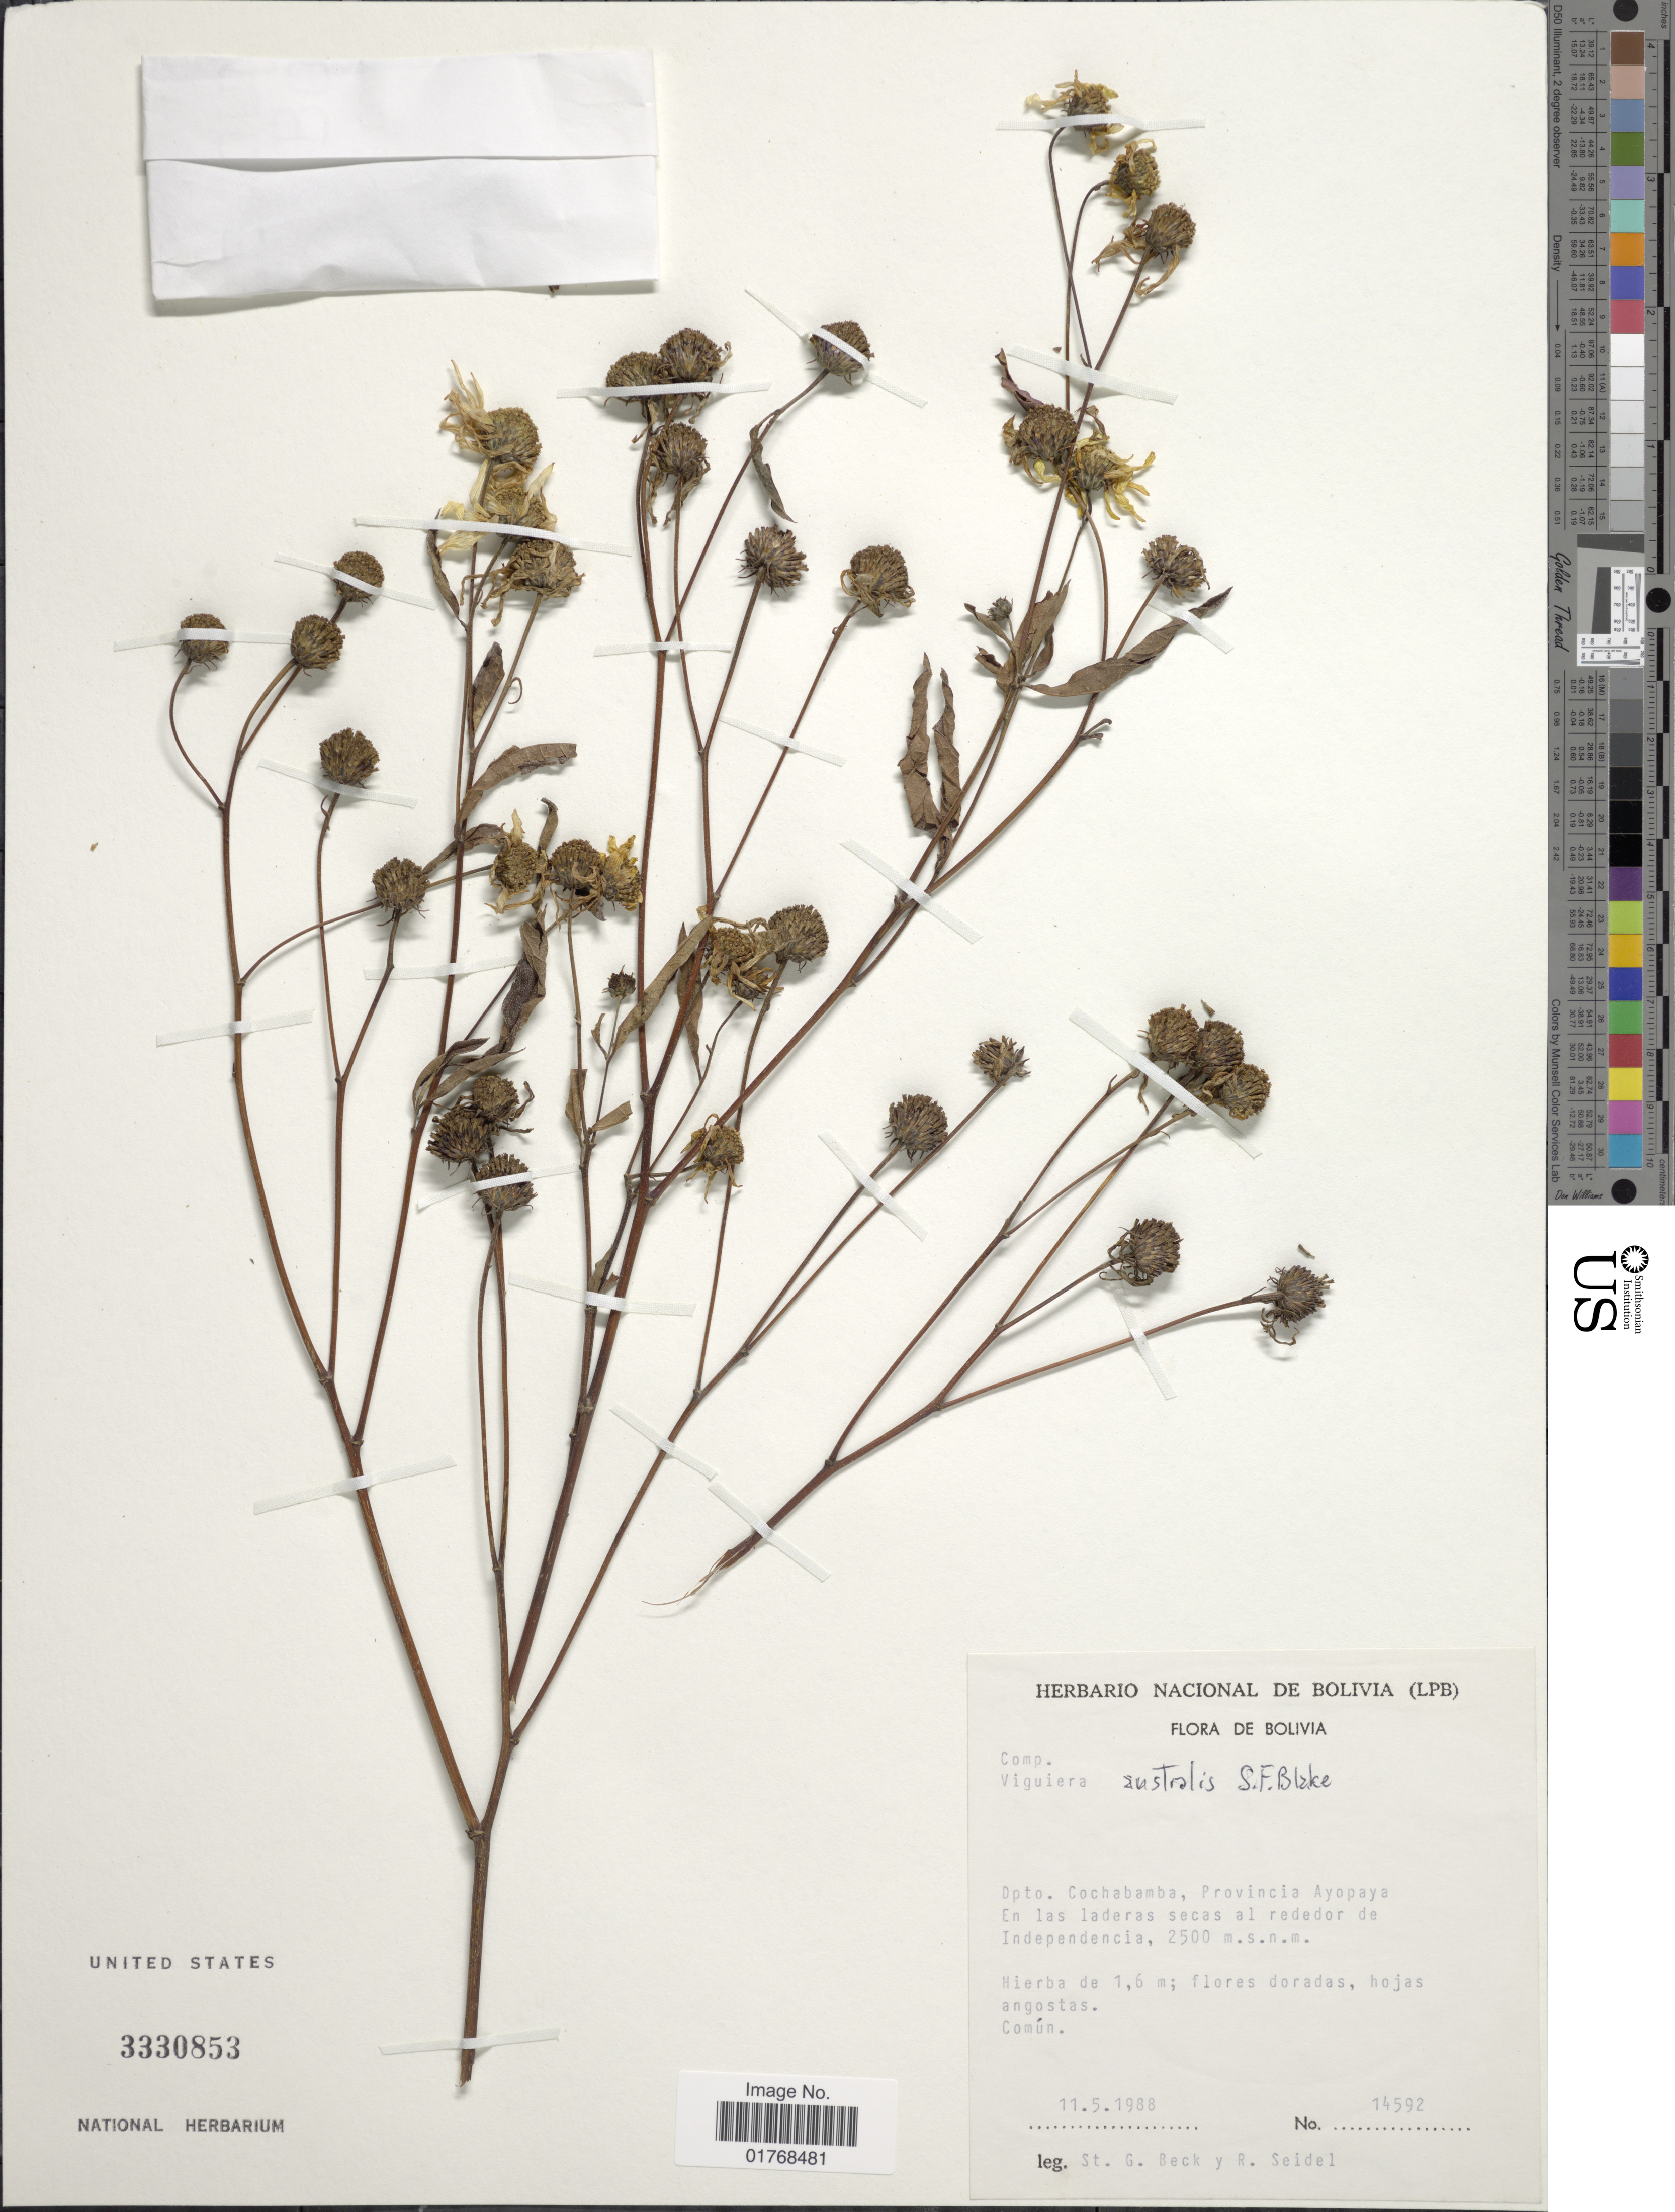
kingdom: Plantae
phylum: Tracheophyta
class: Magnoliopsida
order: Asterales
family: Asteraceae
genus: Viguiera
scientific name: Viguiera australis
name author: Blake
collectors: S. G. Beck & R. Seidel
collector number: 14592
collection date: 1988-05-11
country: Bolivia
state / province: Cochabamba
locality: Bolivia. Dpto. Cochabamba, Provincia Ayopaya. En las laderas secas al rededor de Independencia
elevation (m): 2500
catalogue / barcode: US 3330853